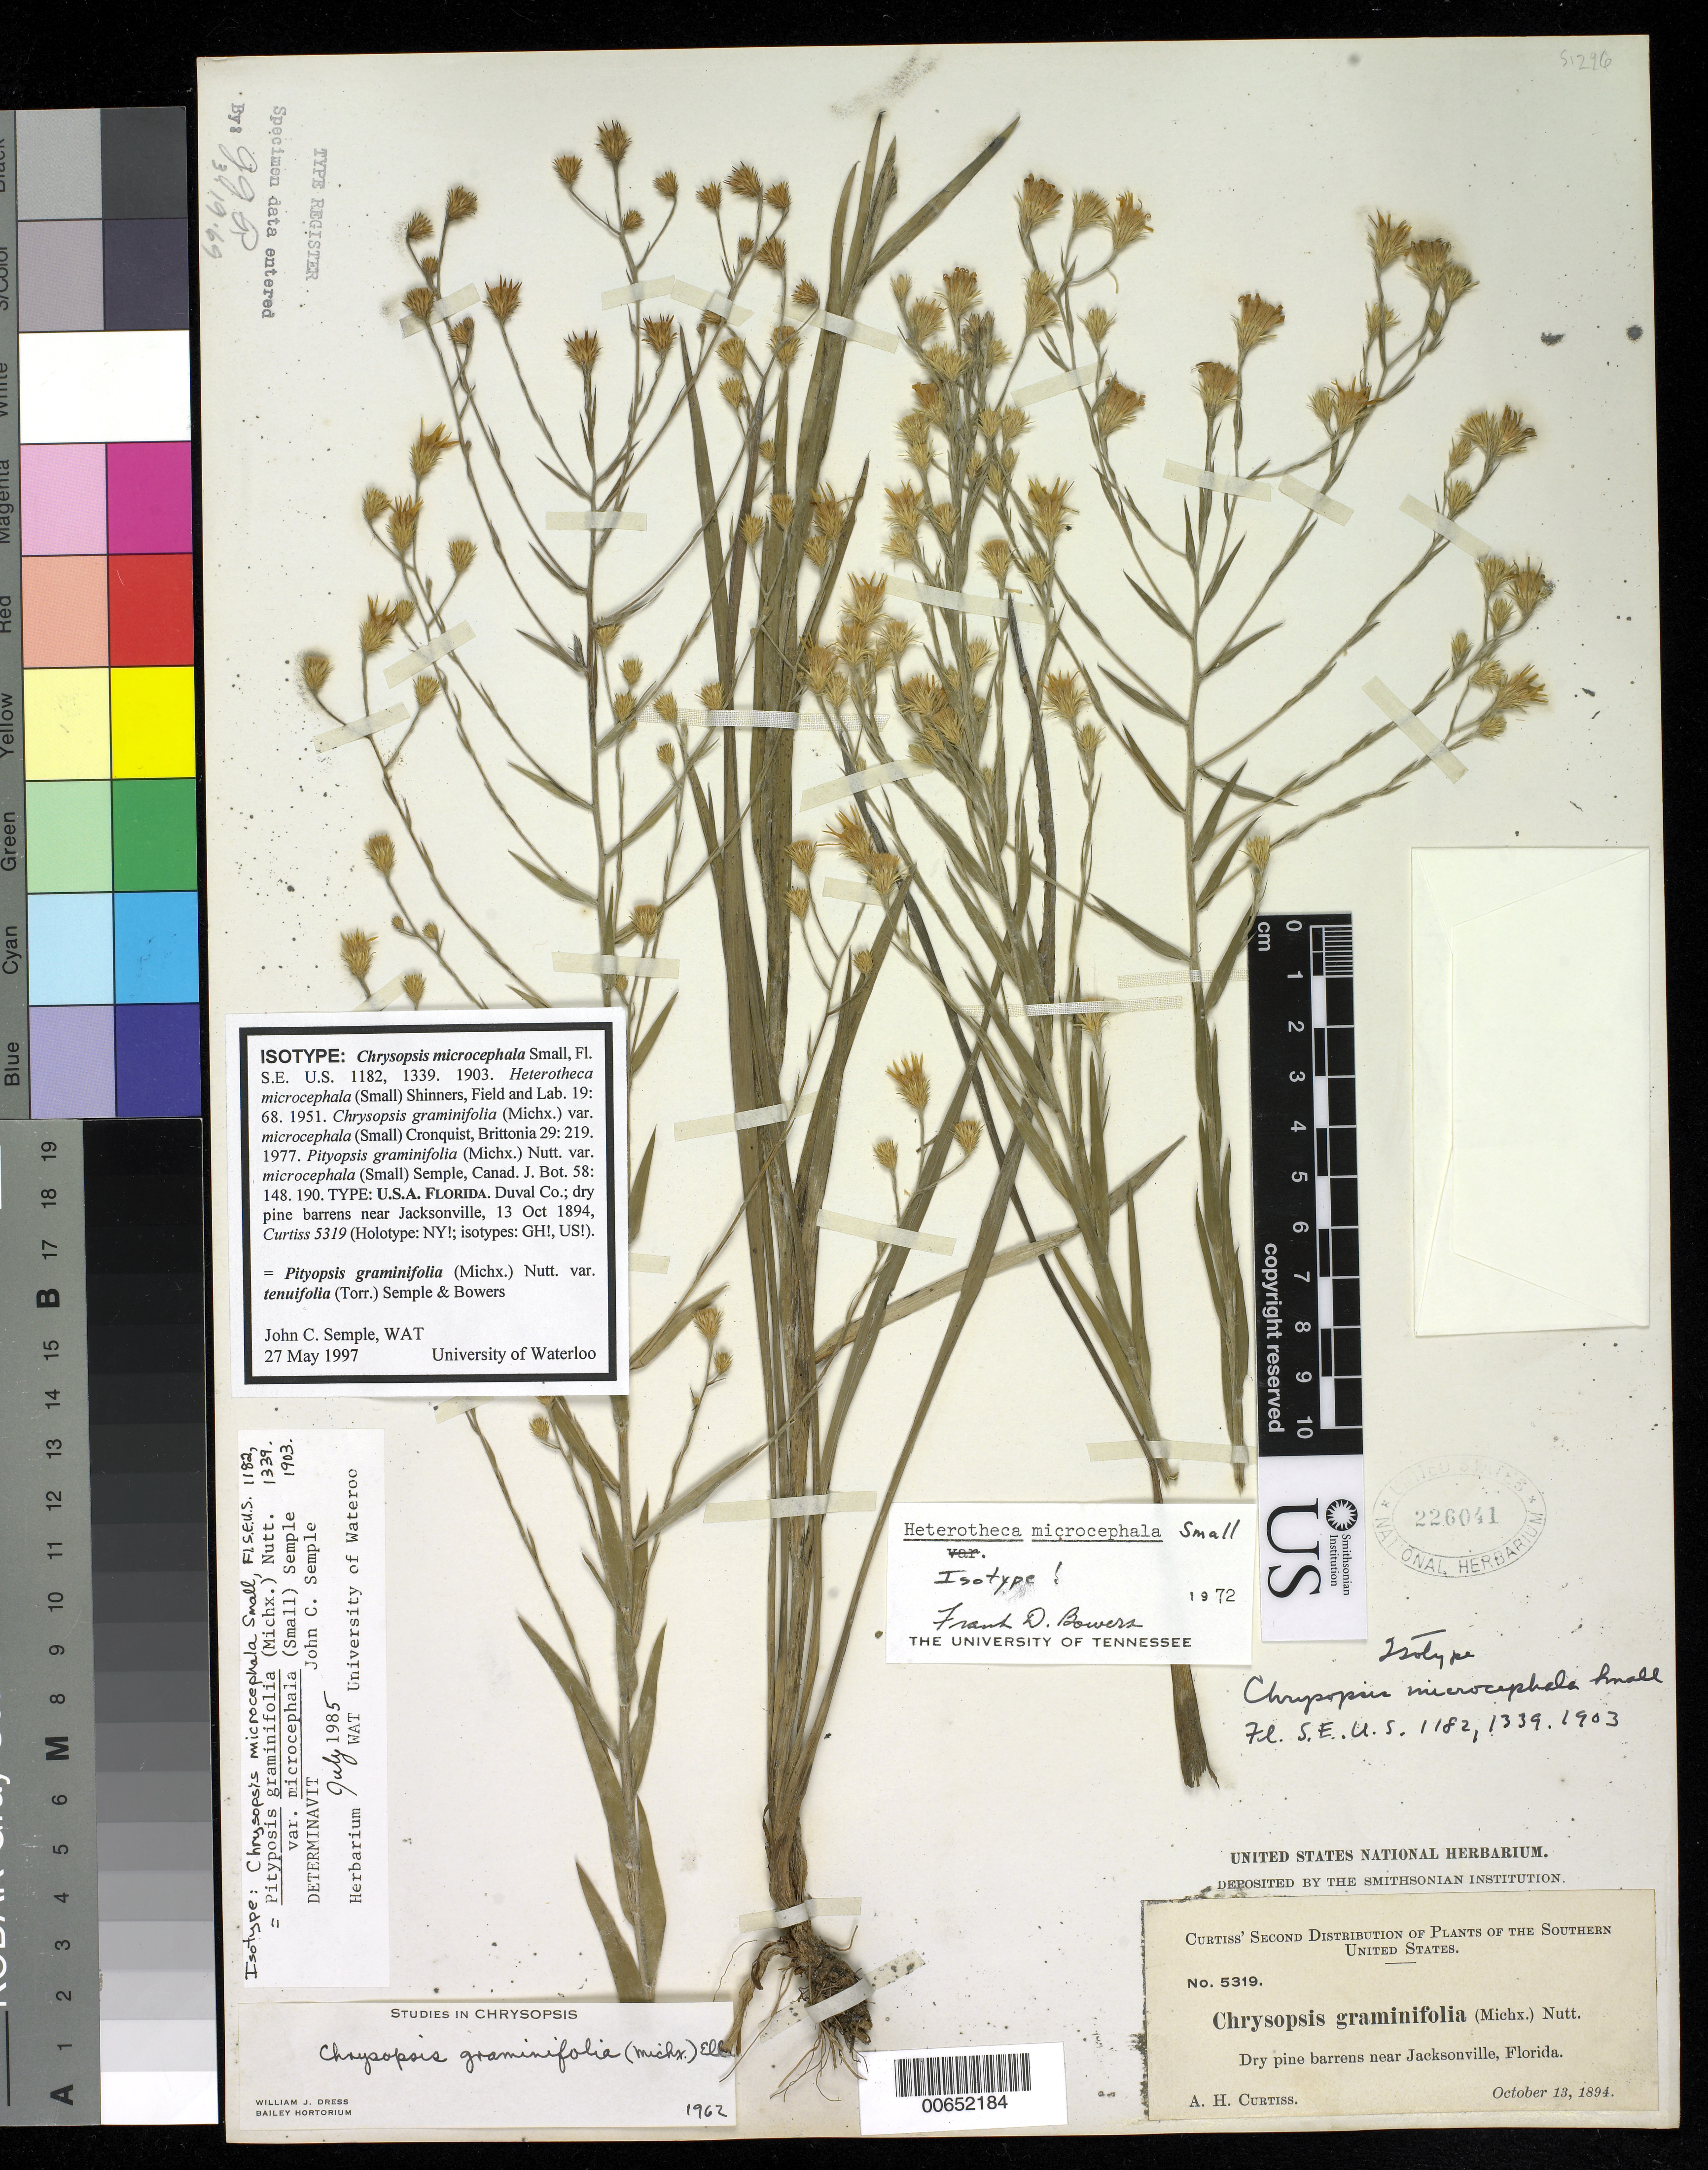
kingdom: Plantae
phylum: Tracheophyta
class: Magnoliopsida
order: Asterales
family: Asteraceae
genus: Chrysopsis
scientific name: Chrysopsis microcephala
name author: Small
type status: Isotype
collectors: A. H. Curtiss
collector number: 5319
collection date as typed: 13 Oct 1894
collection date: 1894-10-13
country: United States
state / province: Florida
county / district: Duval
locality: Jacksonville.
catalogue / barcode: US 226041